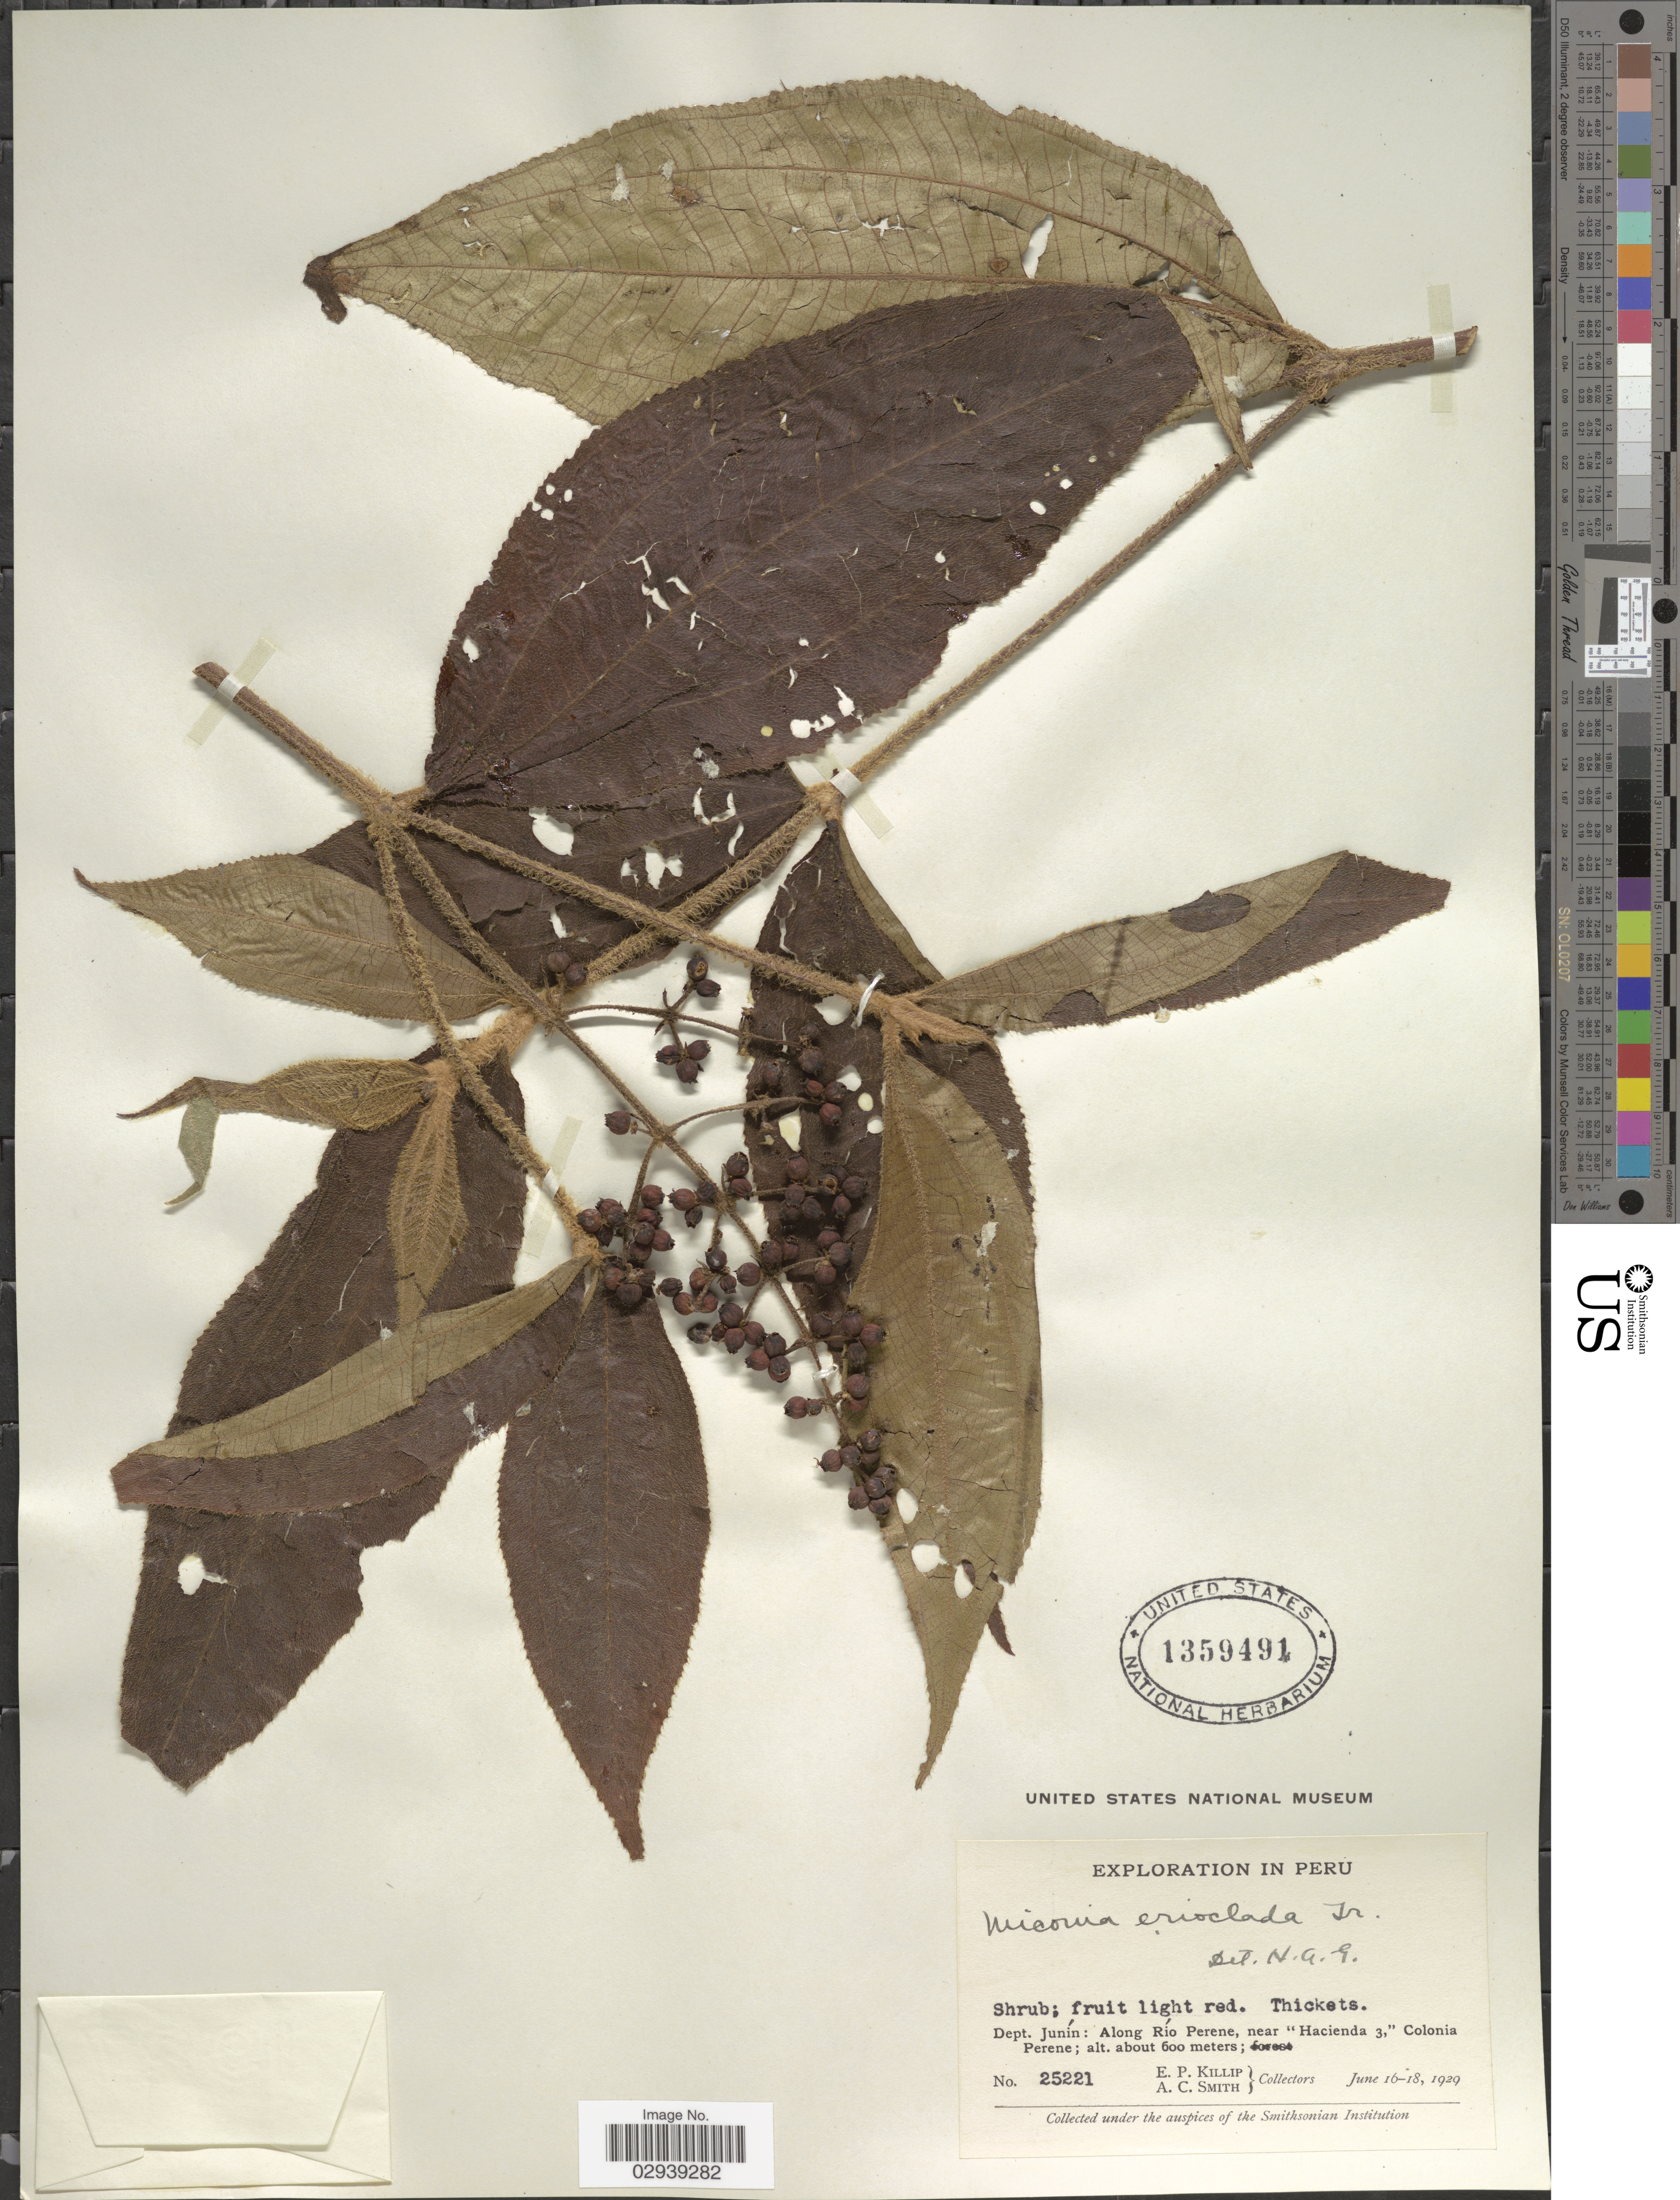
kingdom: Plantae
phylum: Tracheophyta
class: Magnoliopsida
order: Myrtales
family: Melastomataceae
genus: Miconia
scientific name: Miconia erioclada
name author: Triana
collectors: E. P. Killip & A. C. Smith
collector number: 25221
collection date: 1929-06-16/1929-06-18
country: Peru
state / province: Junín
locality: Dept. Junín: Along Río Perene, near "Hacienda 3," Colonia Perene.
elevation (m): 600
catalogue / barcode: US 1359491